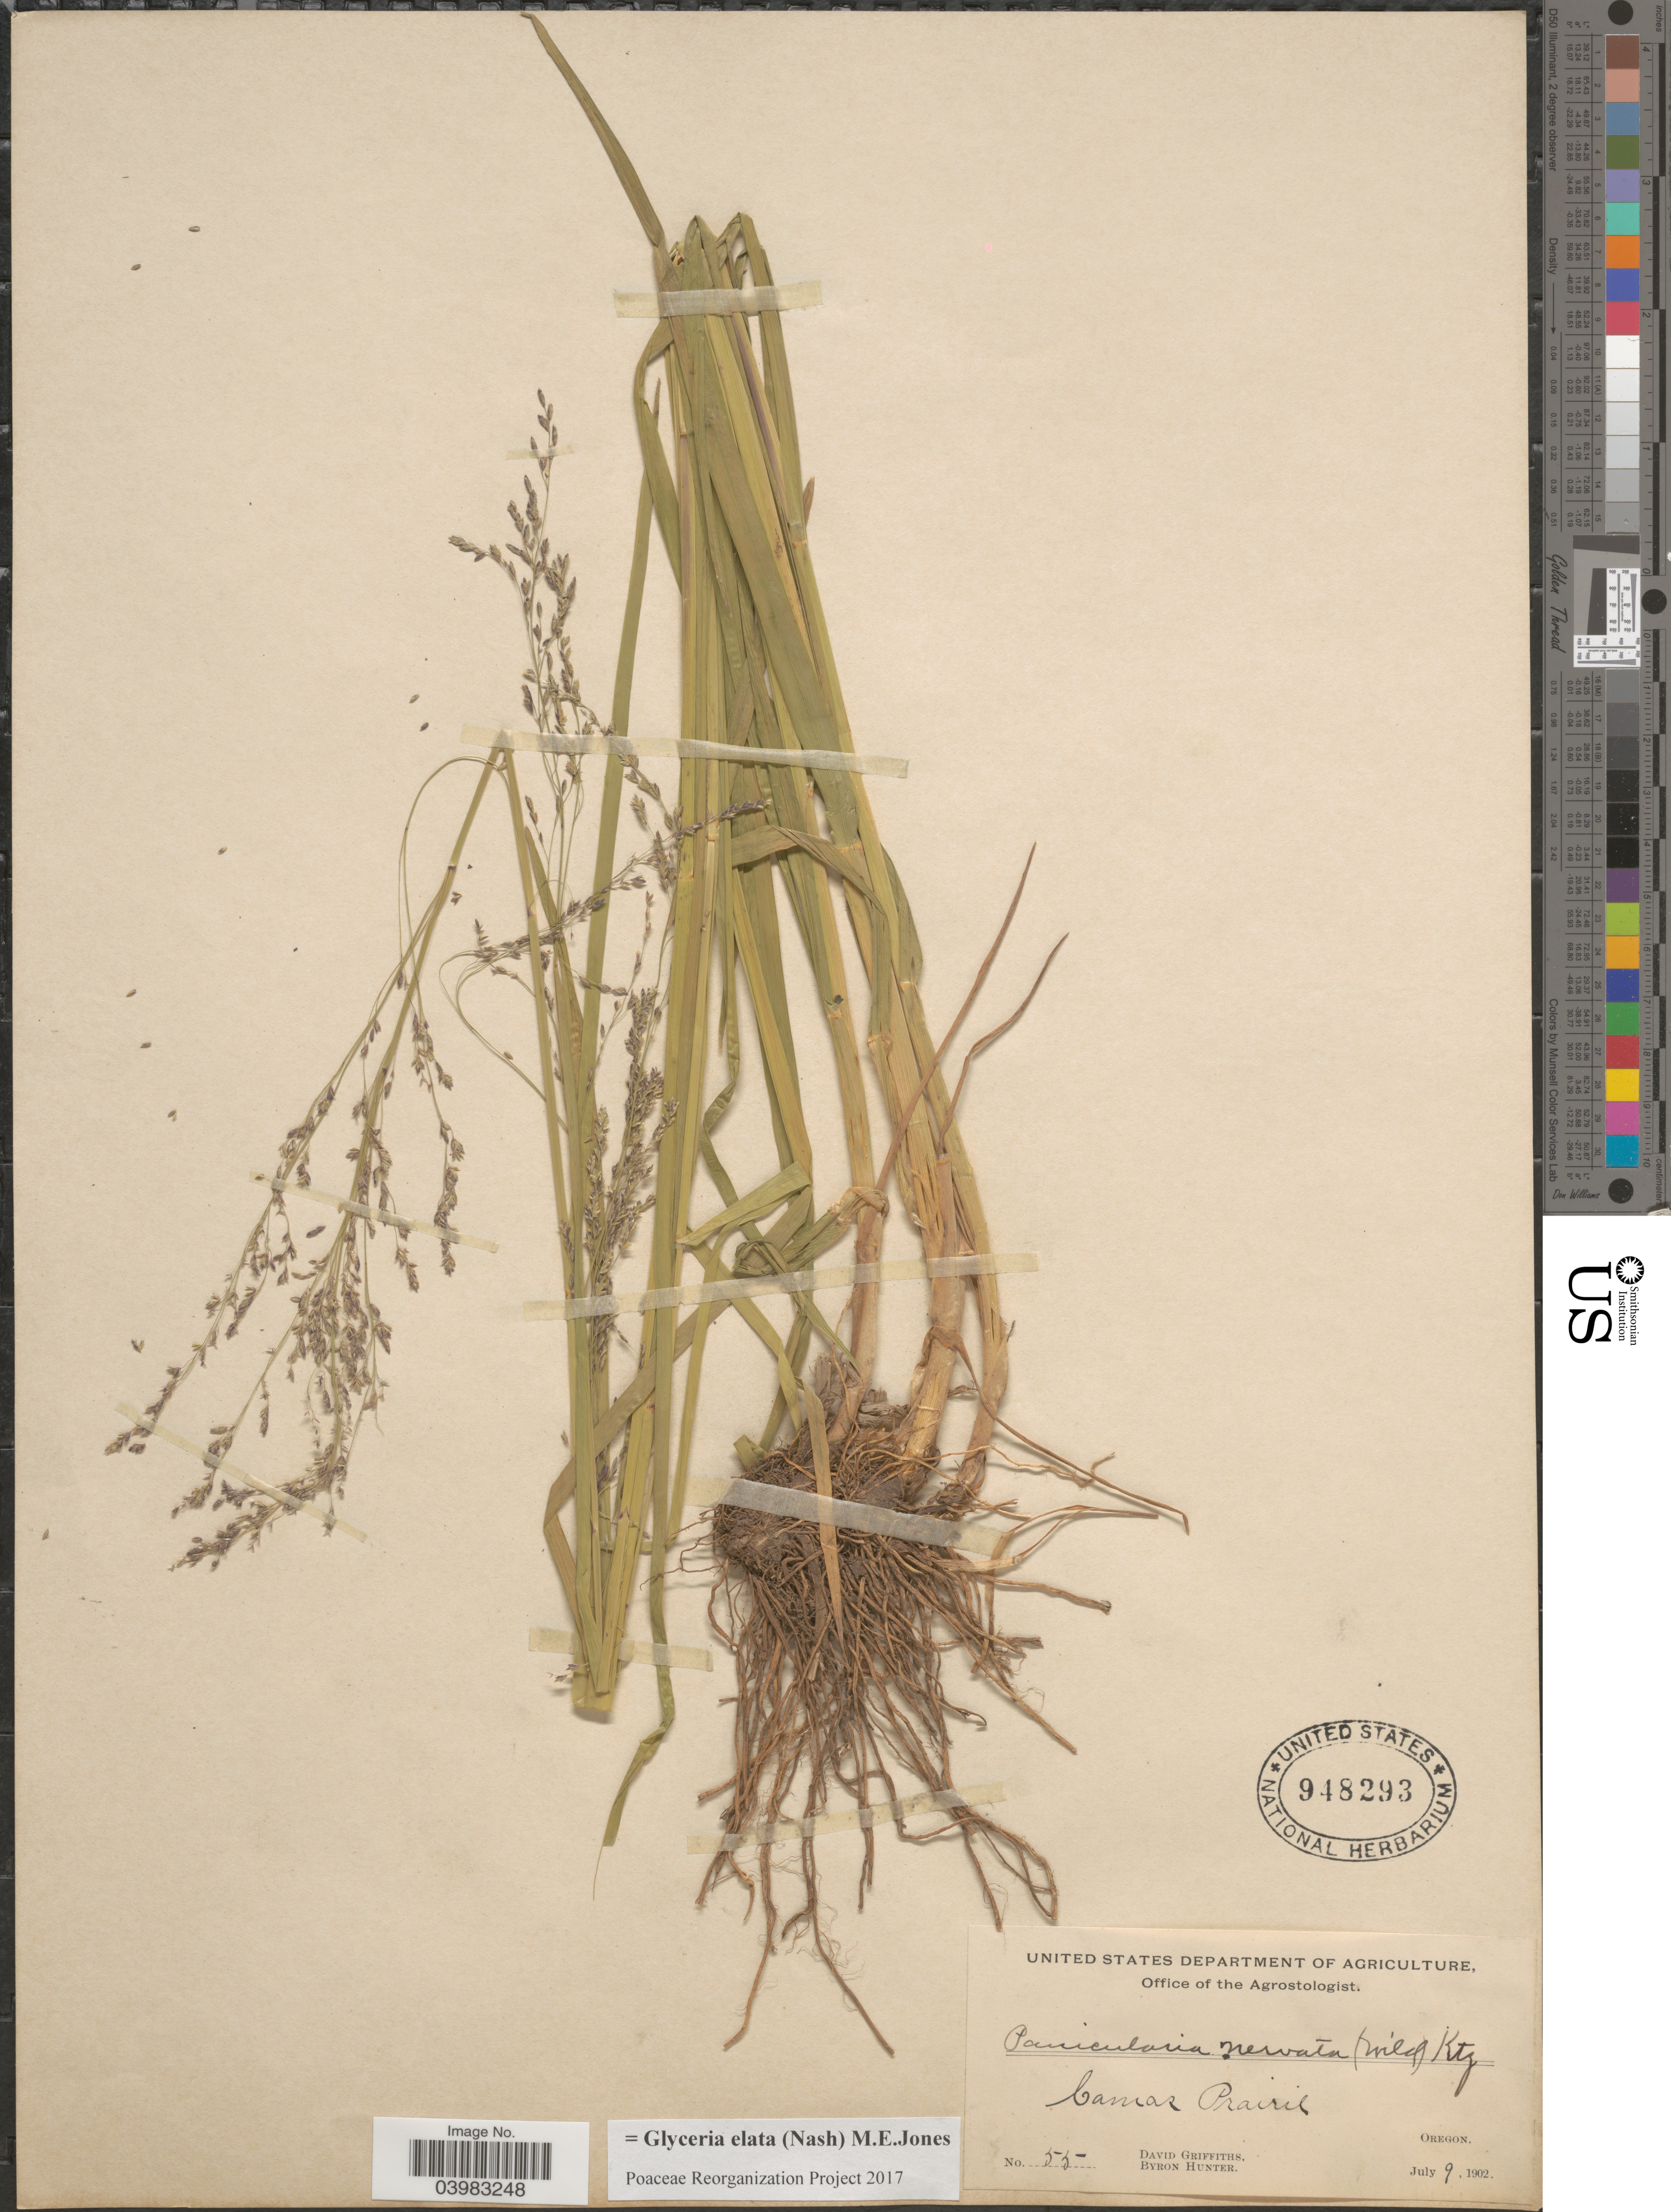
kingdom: Plantae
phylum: Tracheophyta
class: Liliopsida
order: Poales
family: Poaceae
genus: Glyceria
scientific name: Glyceria elata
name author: (Nash) M.E. Jones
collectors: D. Griffiths & B. Hunter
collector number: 55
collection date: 1902-07-09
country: United States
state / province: Oregon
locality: Camas Prairie.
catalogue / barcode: US 948293